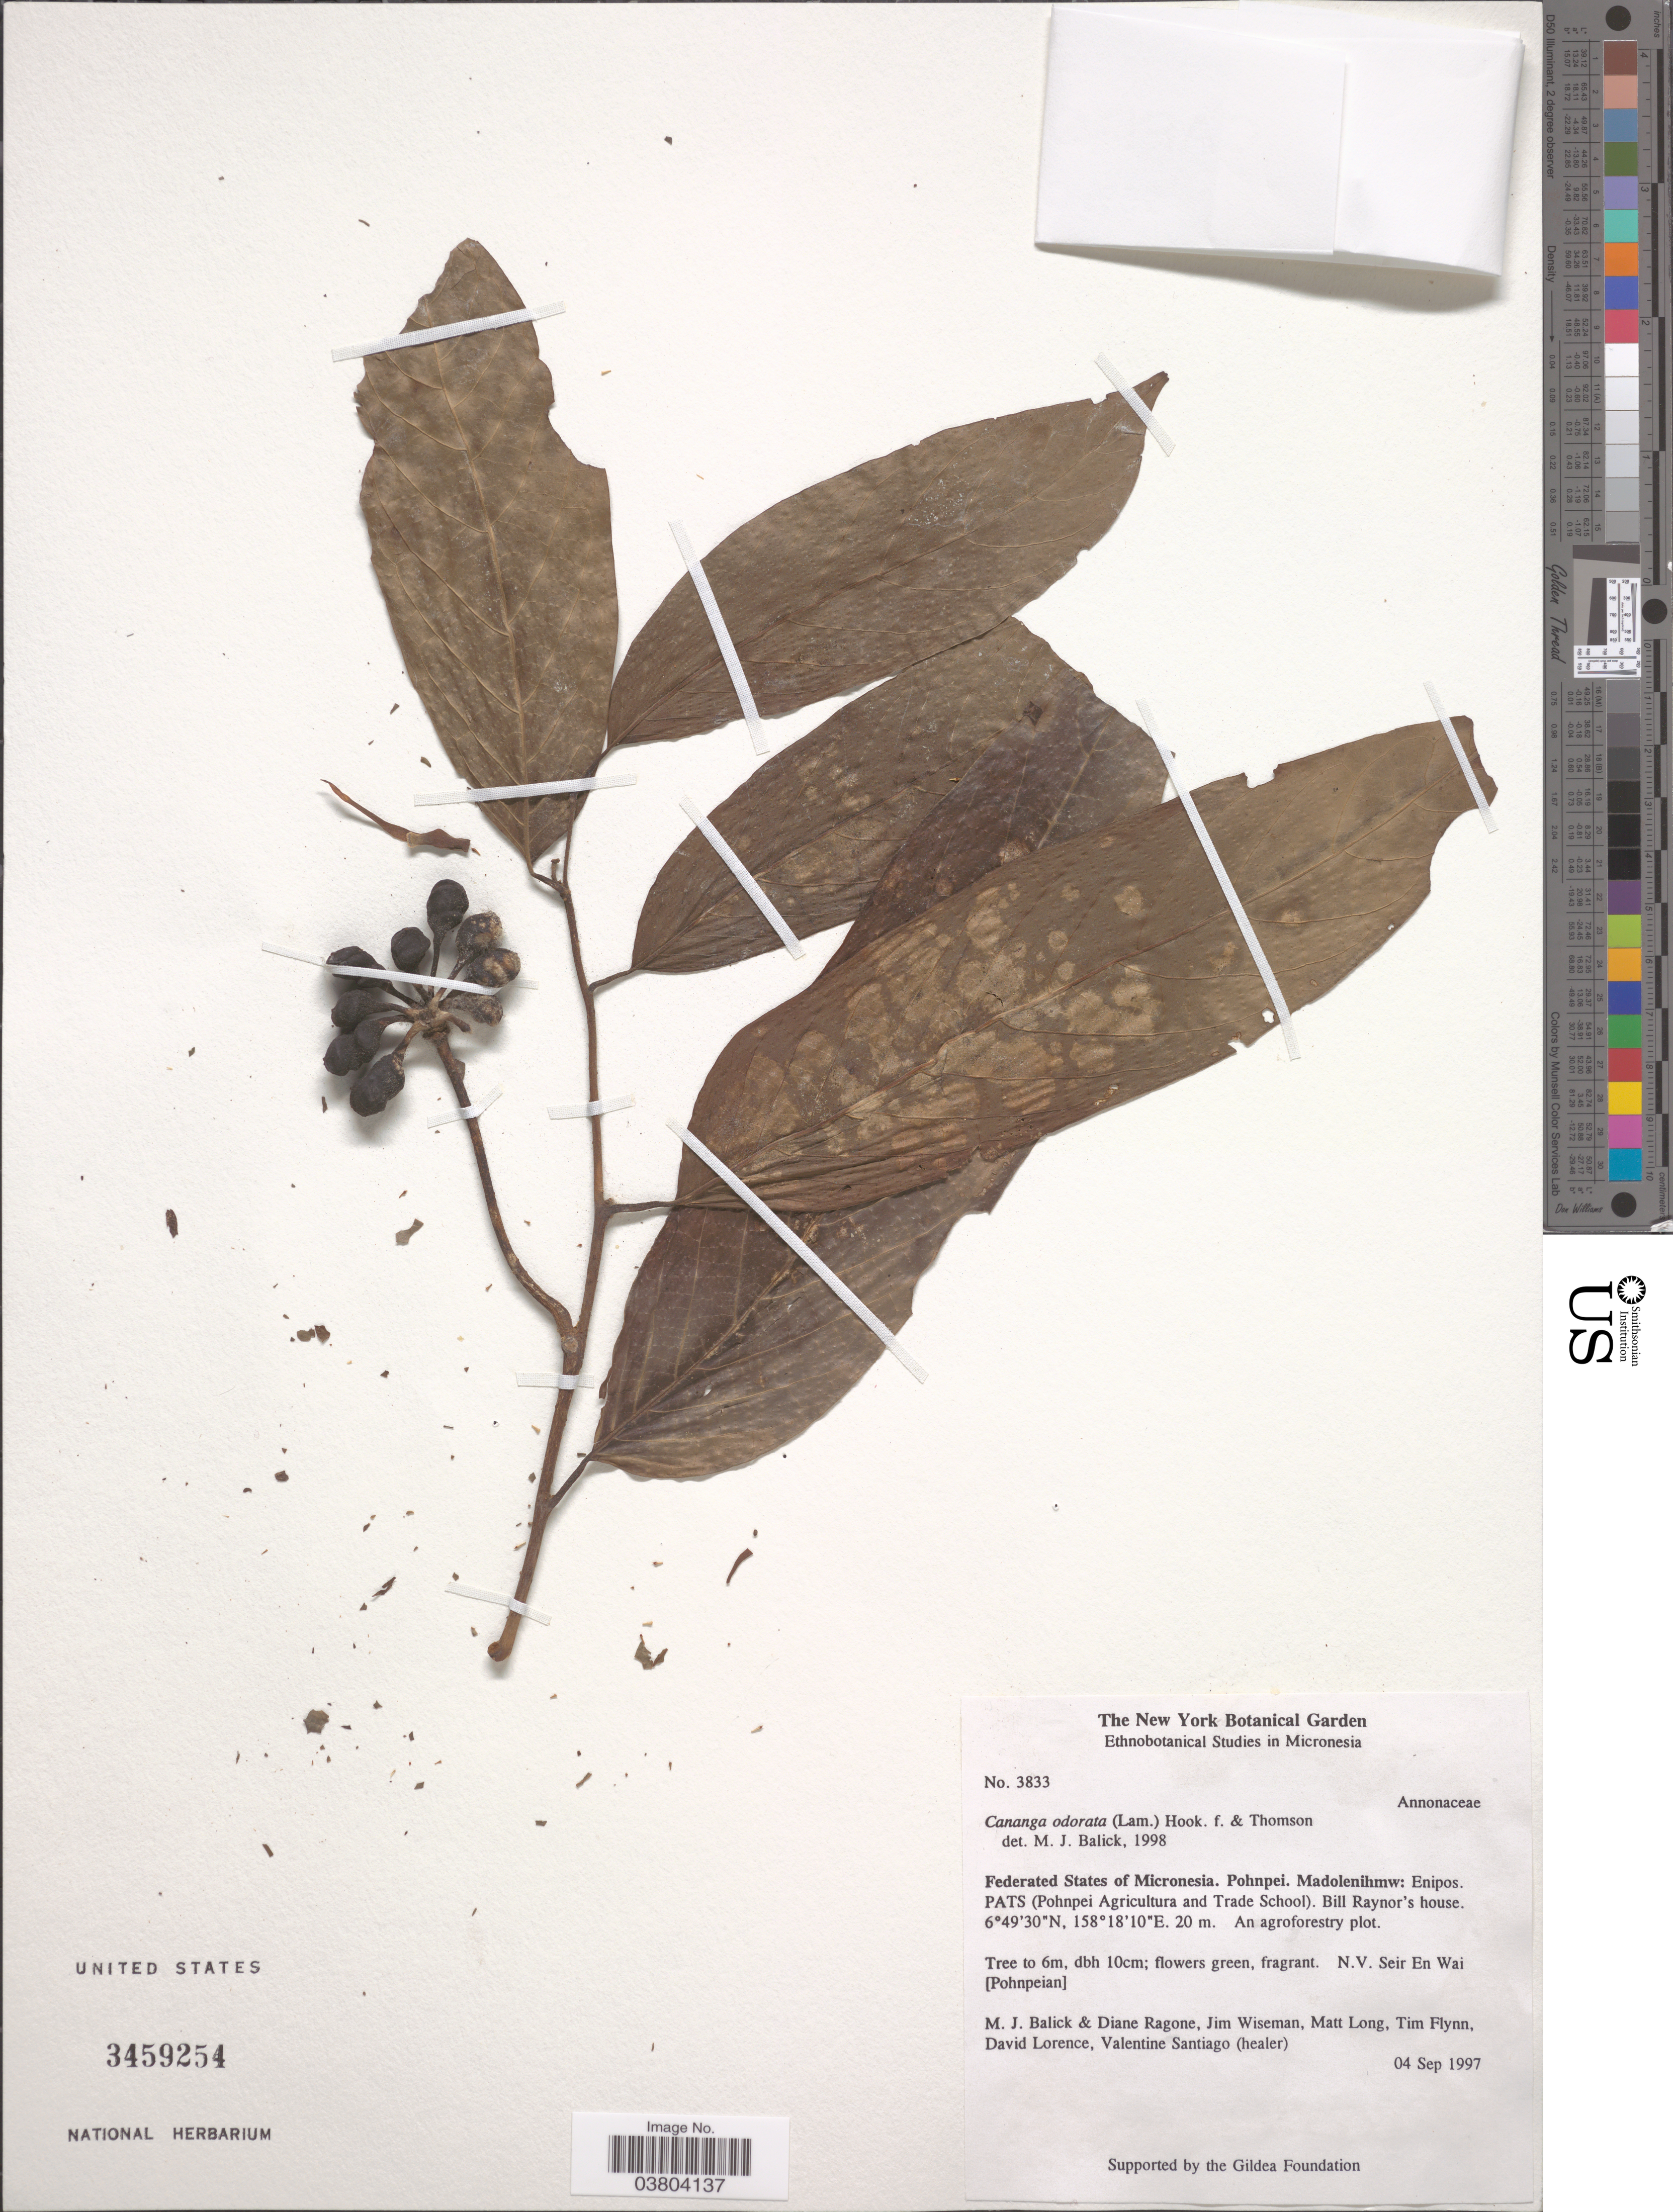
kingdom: Plantae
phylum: Tracheophyta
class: Magnoliopsida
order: Magnoliales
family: Annonaceae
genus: Cananga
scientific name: Cananga odorata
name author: (Lam.) Hook. f. & Thomson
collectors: M. J. Balick, D. Ragone, J. Wiseman, M. Long & et al.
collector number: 3833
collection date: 1997-09-04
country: Micronesia, Federated States of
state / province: Pohnpei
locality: Madolenihmw: Enipos. PATS (Pohnpei Agricultura and Trade School). Bill Raynor's house.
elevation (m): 20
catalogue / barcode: US 3459254